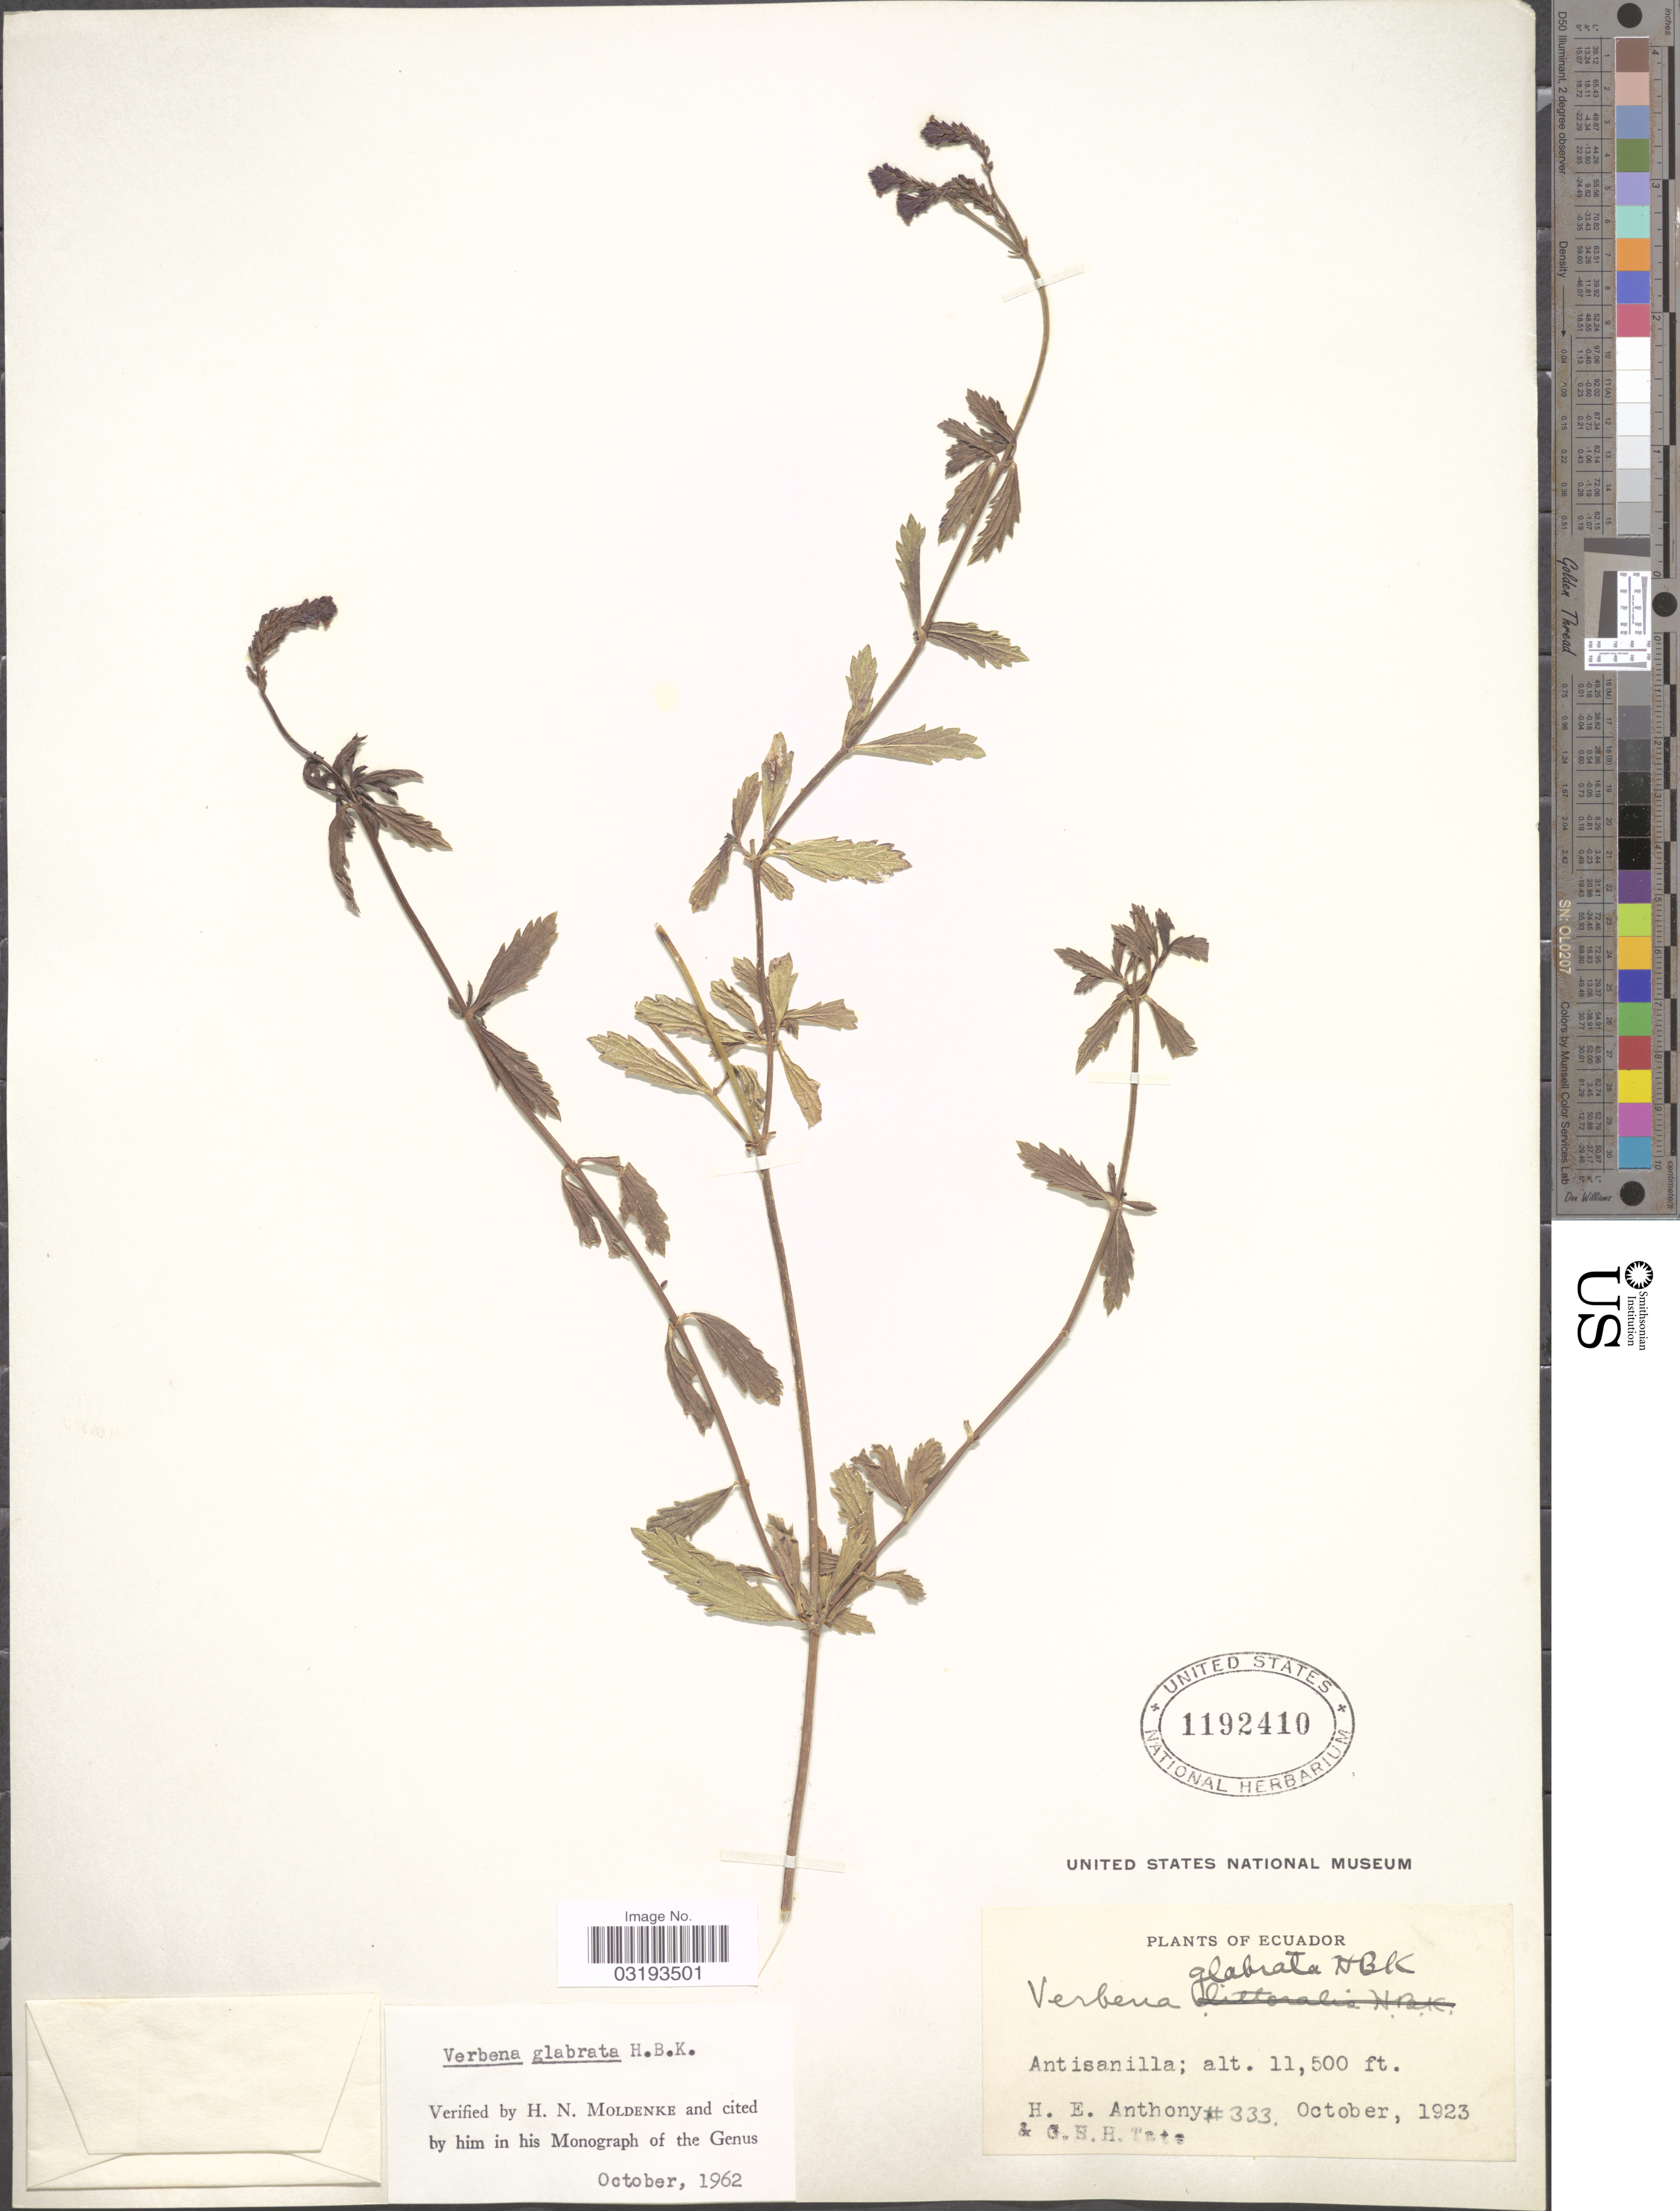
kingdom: Plantae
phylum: Tracheophyta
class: Magnoliopsida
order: Lamiales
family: Verbenaceae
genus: Verbena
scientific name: Verbena glabrata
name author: Kunth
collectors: H. E. Anthony & G. H. H.Tate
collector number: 333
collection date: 1923-10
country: Ecuador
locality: Antisanilla.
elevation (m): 3505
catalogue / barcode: US 1192410